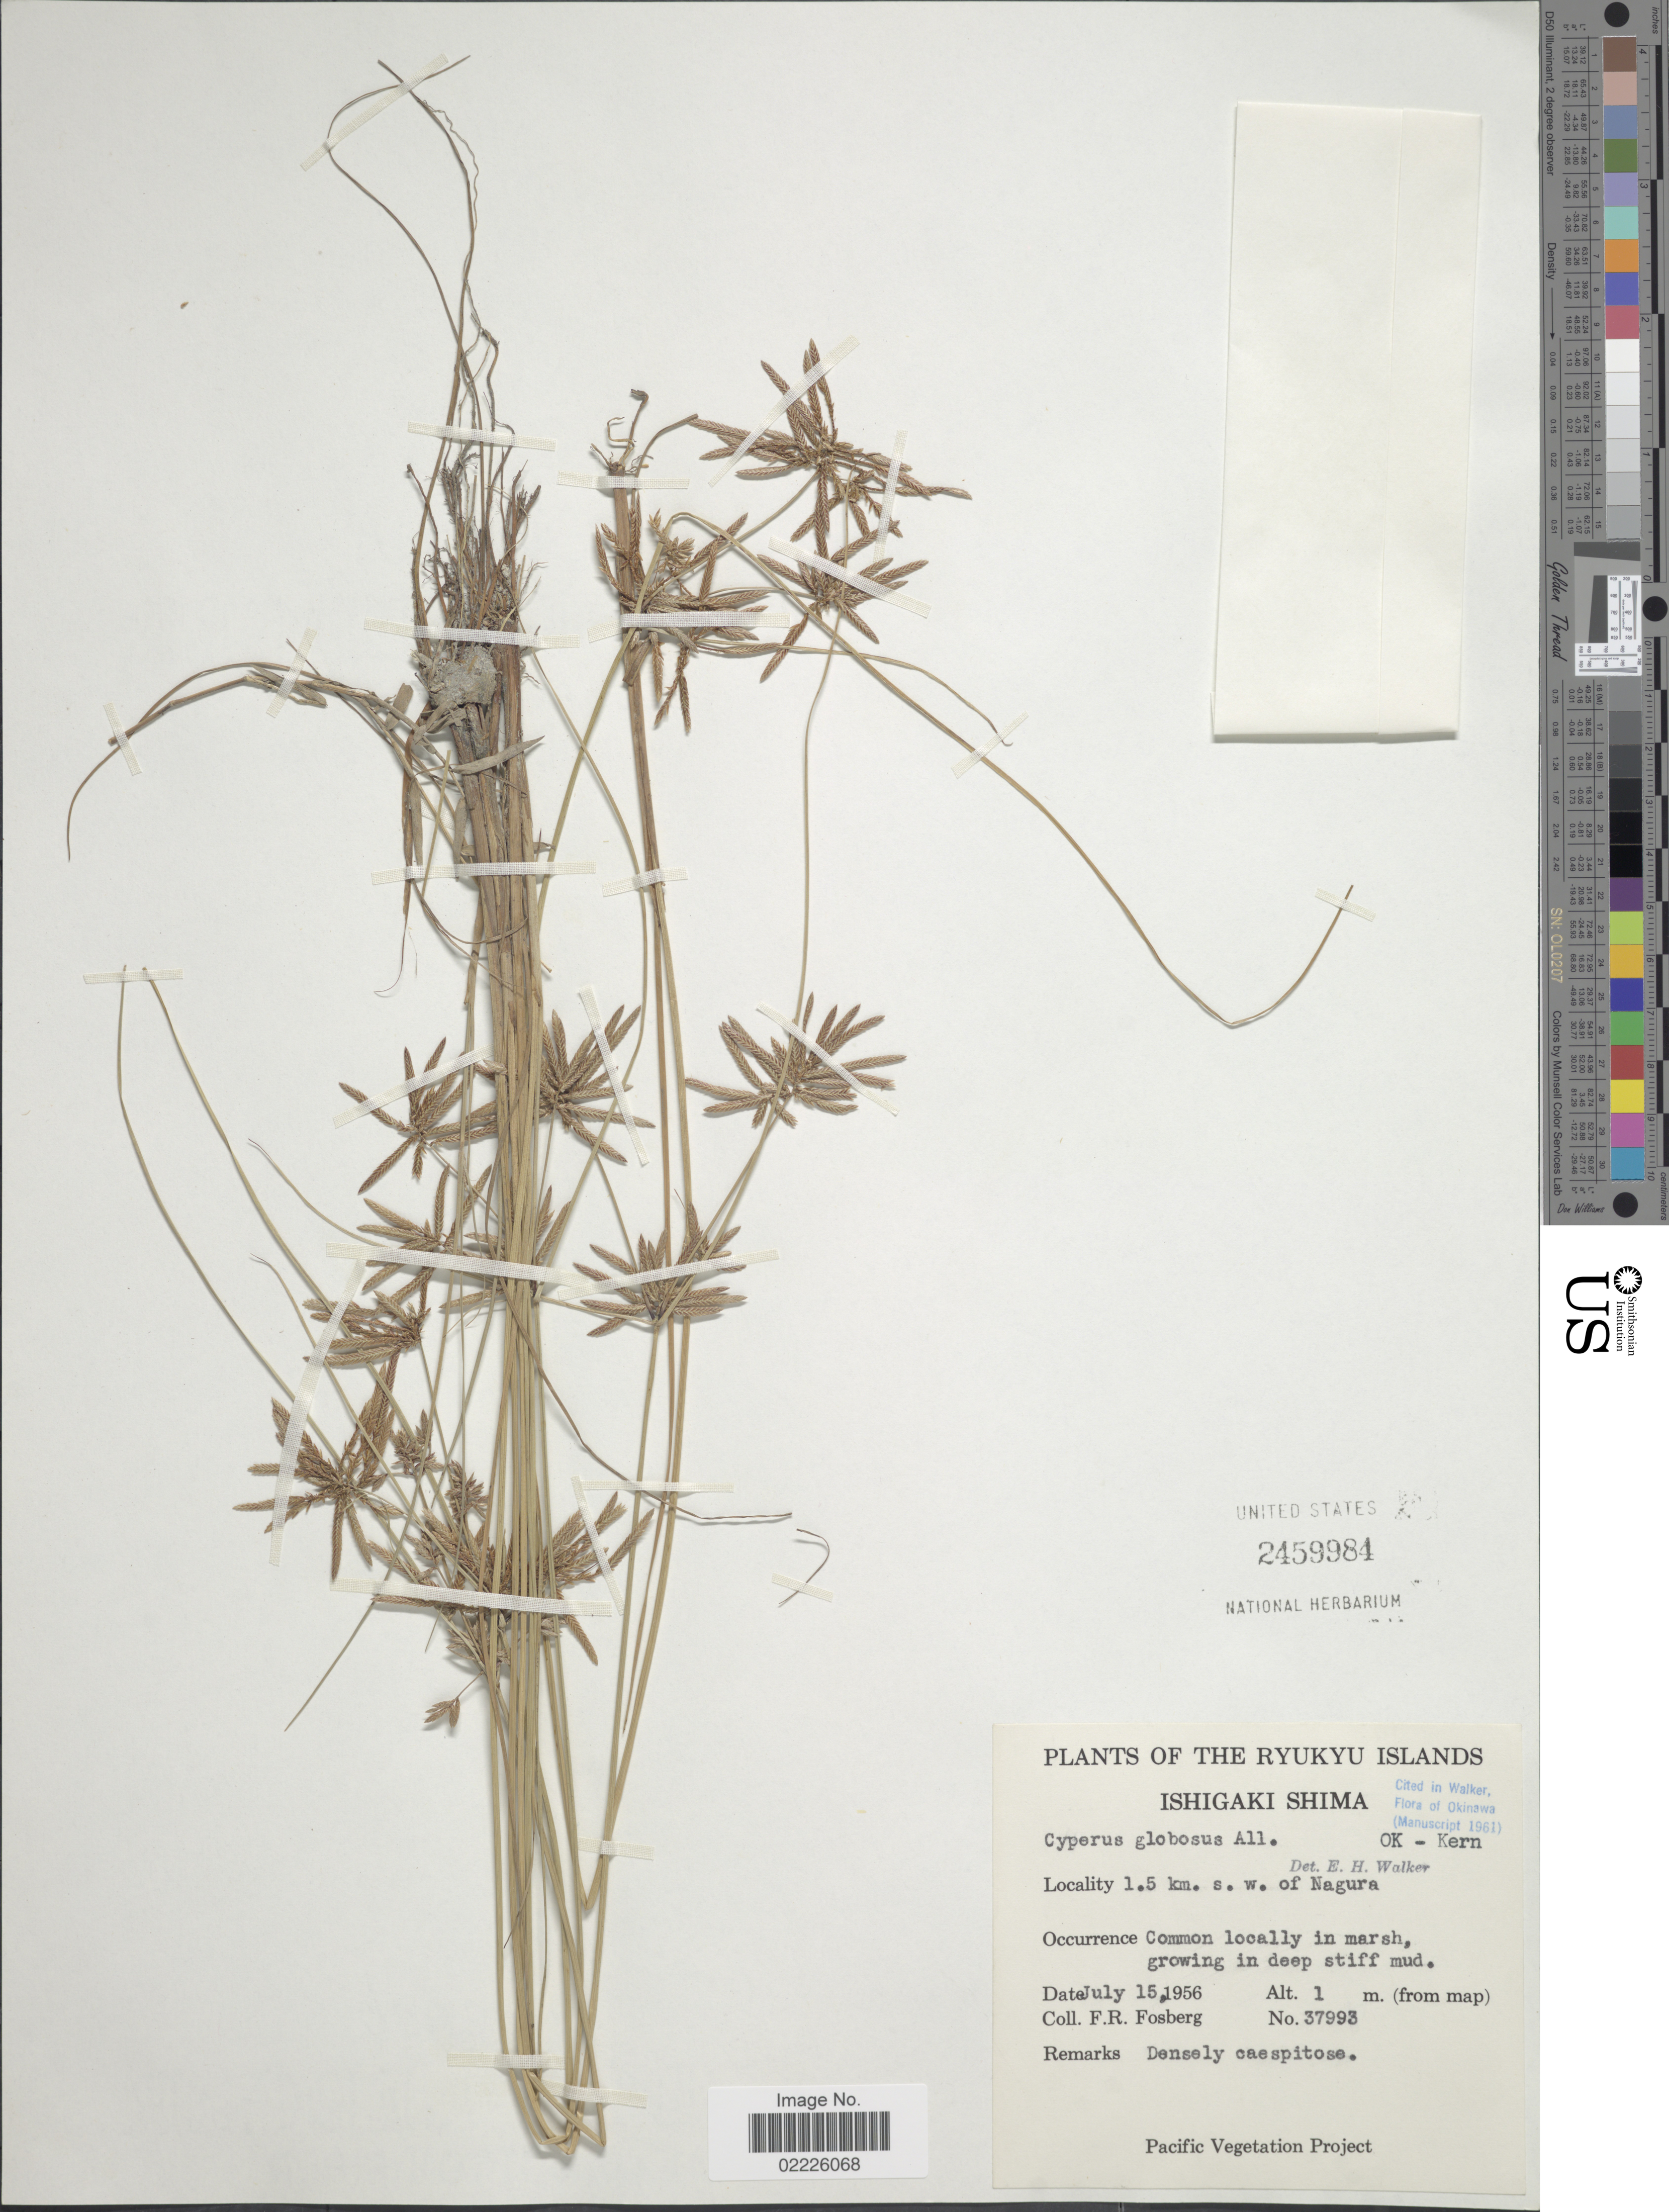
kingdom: Plantae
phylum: Tracheophyta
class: Liliopsida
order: Poales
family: Cyperaceae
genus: Cyperus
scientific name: Cyperus flavidus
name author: Retz.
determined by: Strong, Mark T., (BOT), Smithsonian Institution - National Museum of Natural History (UNITED STATES)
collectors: F. R. Fosberg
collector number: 37993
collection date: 1956-07-15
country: Japan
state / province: Okinawa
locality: The Ryukyu Islands, Ishigaki Shima, 1.5 km. s.w. of Nagura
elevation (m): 1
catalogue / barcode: US 2459984